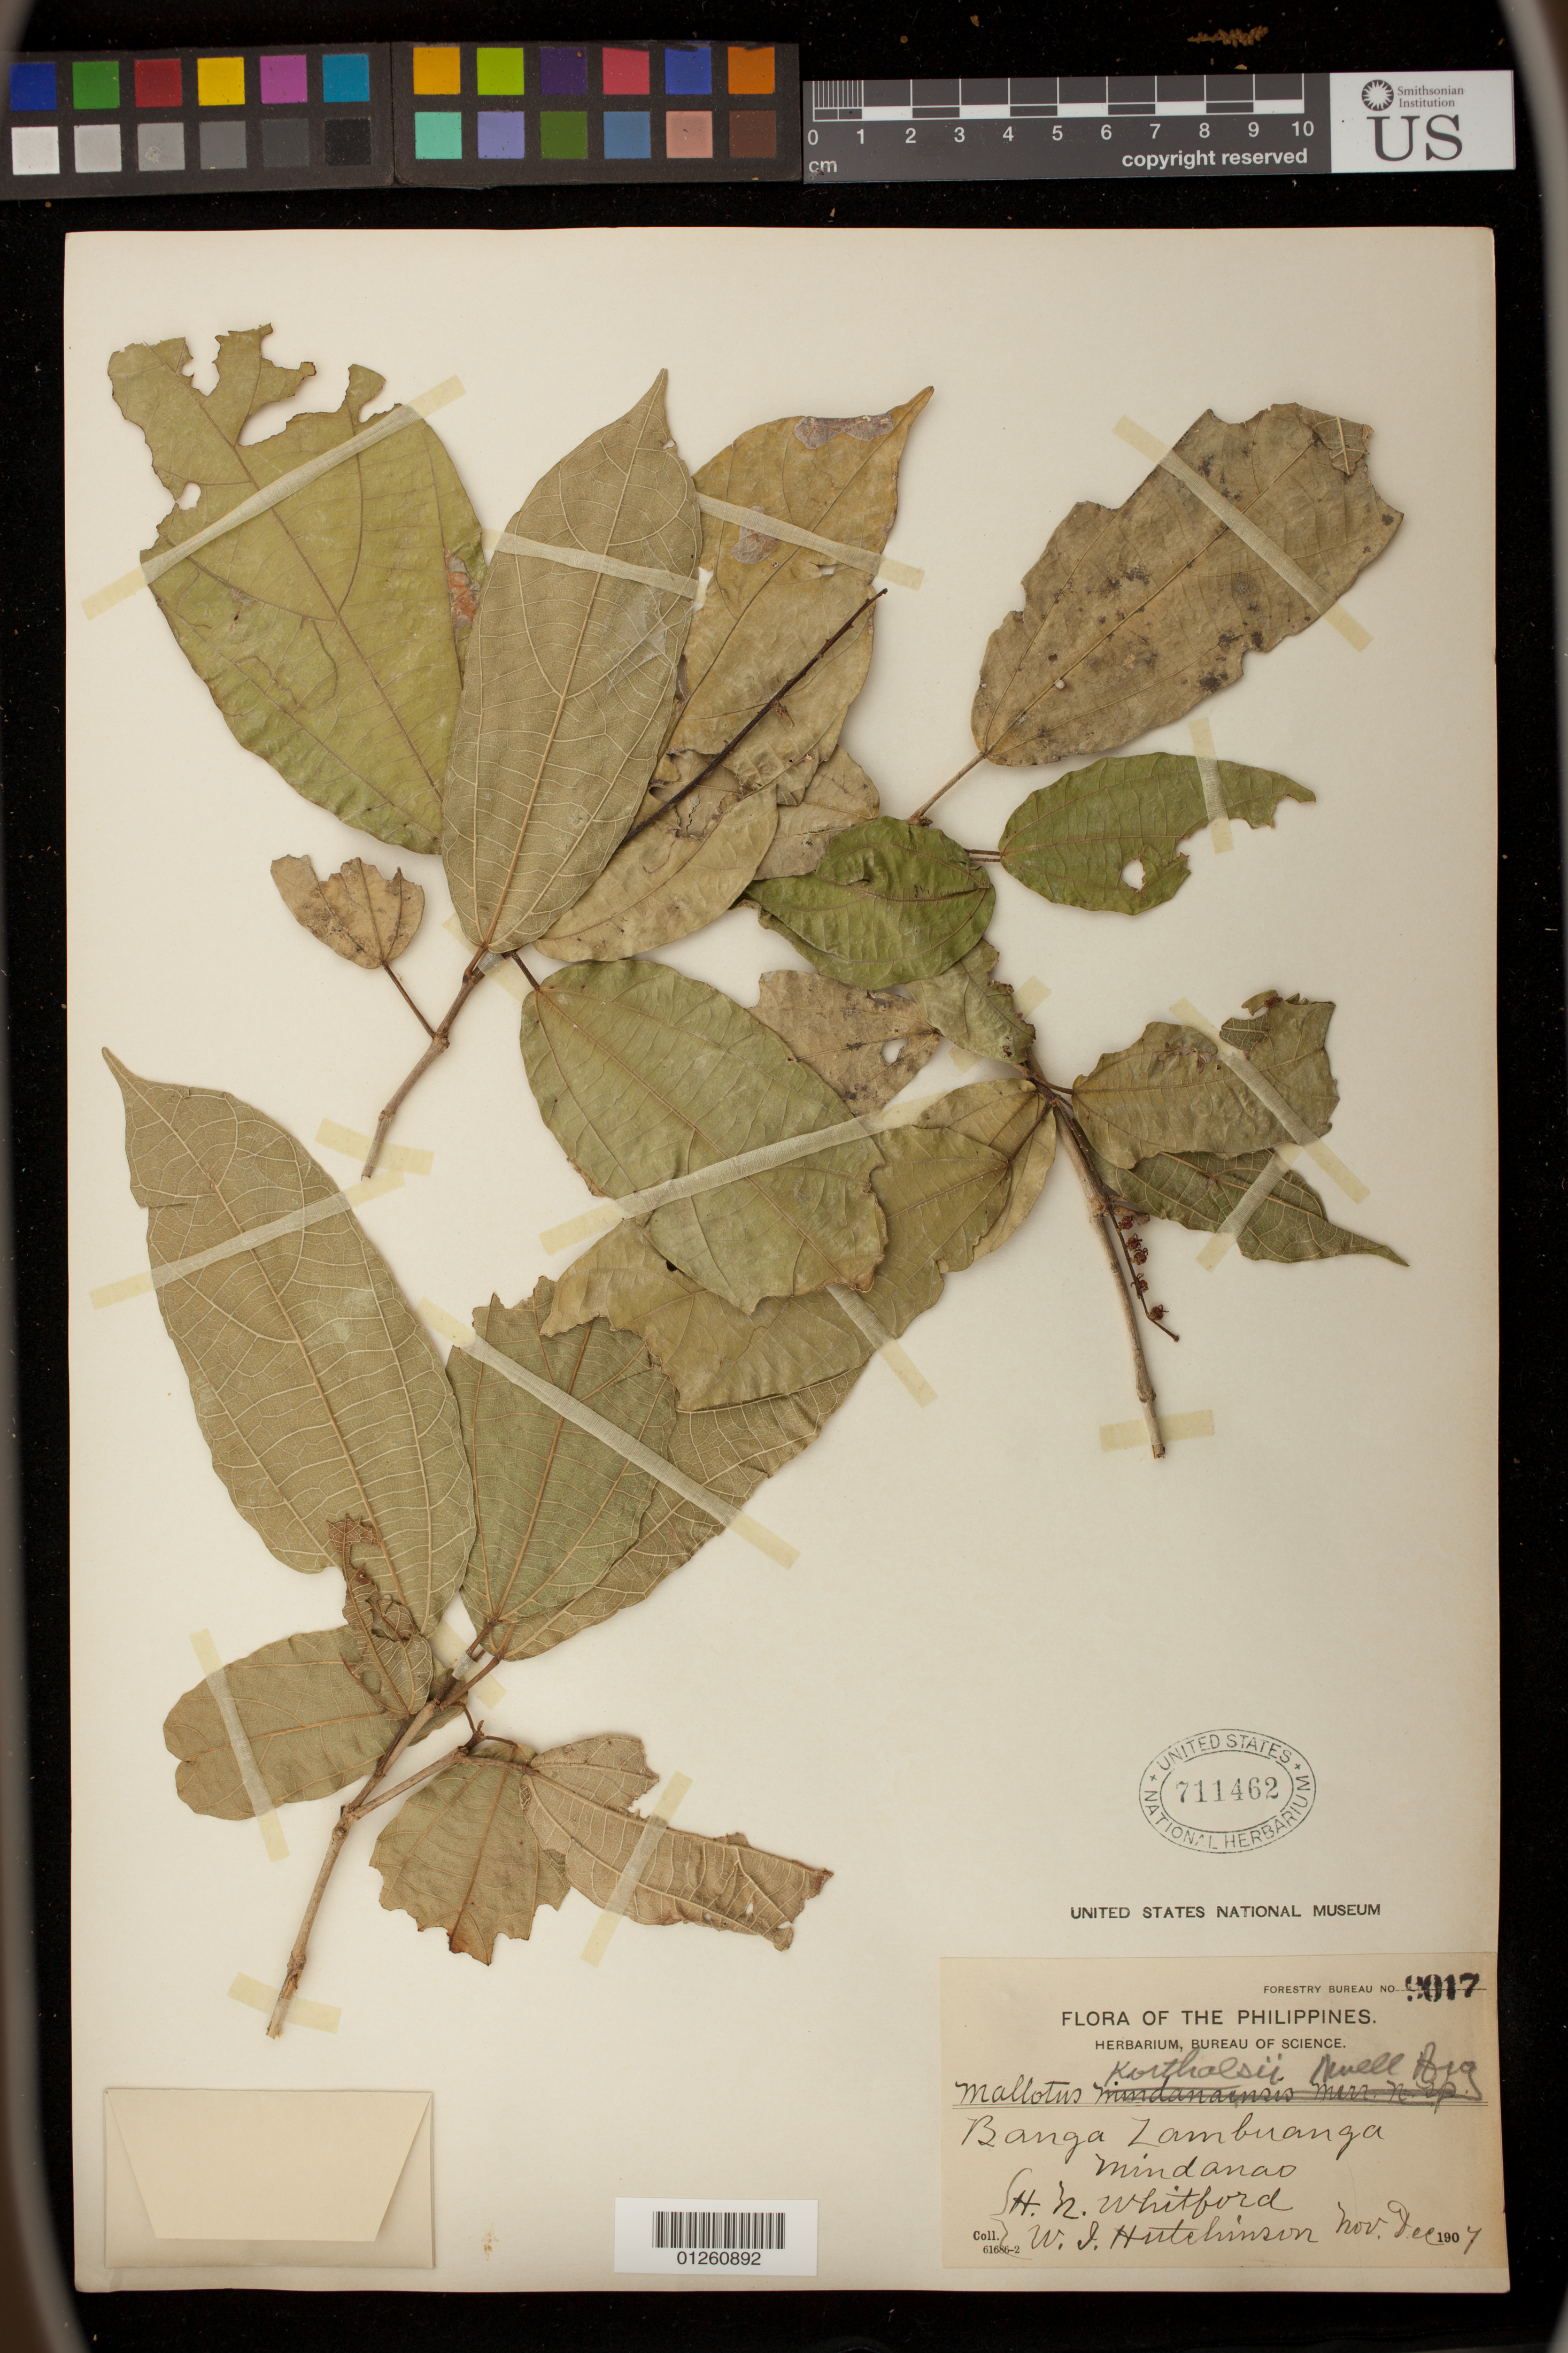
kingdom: Plantae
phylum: Tracheophyta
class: Magnoliopsida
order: Malpighiales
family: Euphorbiaceae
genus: Mallotus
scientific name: Mallotus korthalsii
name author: Müll. Arg.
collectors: H. N. Whitford & W. I. Hutchinson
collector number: Forestry Bureau 9017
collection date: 1907-11/1907-12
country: Philippines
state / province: Zamboanga Peninsula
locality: Banga Zambuanga, Mindanao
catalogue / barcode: US 711462